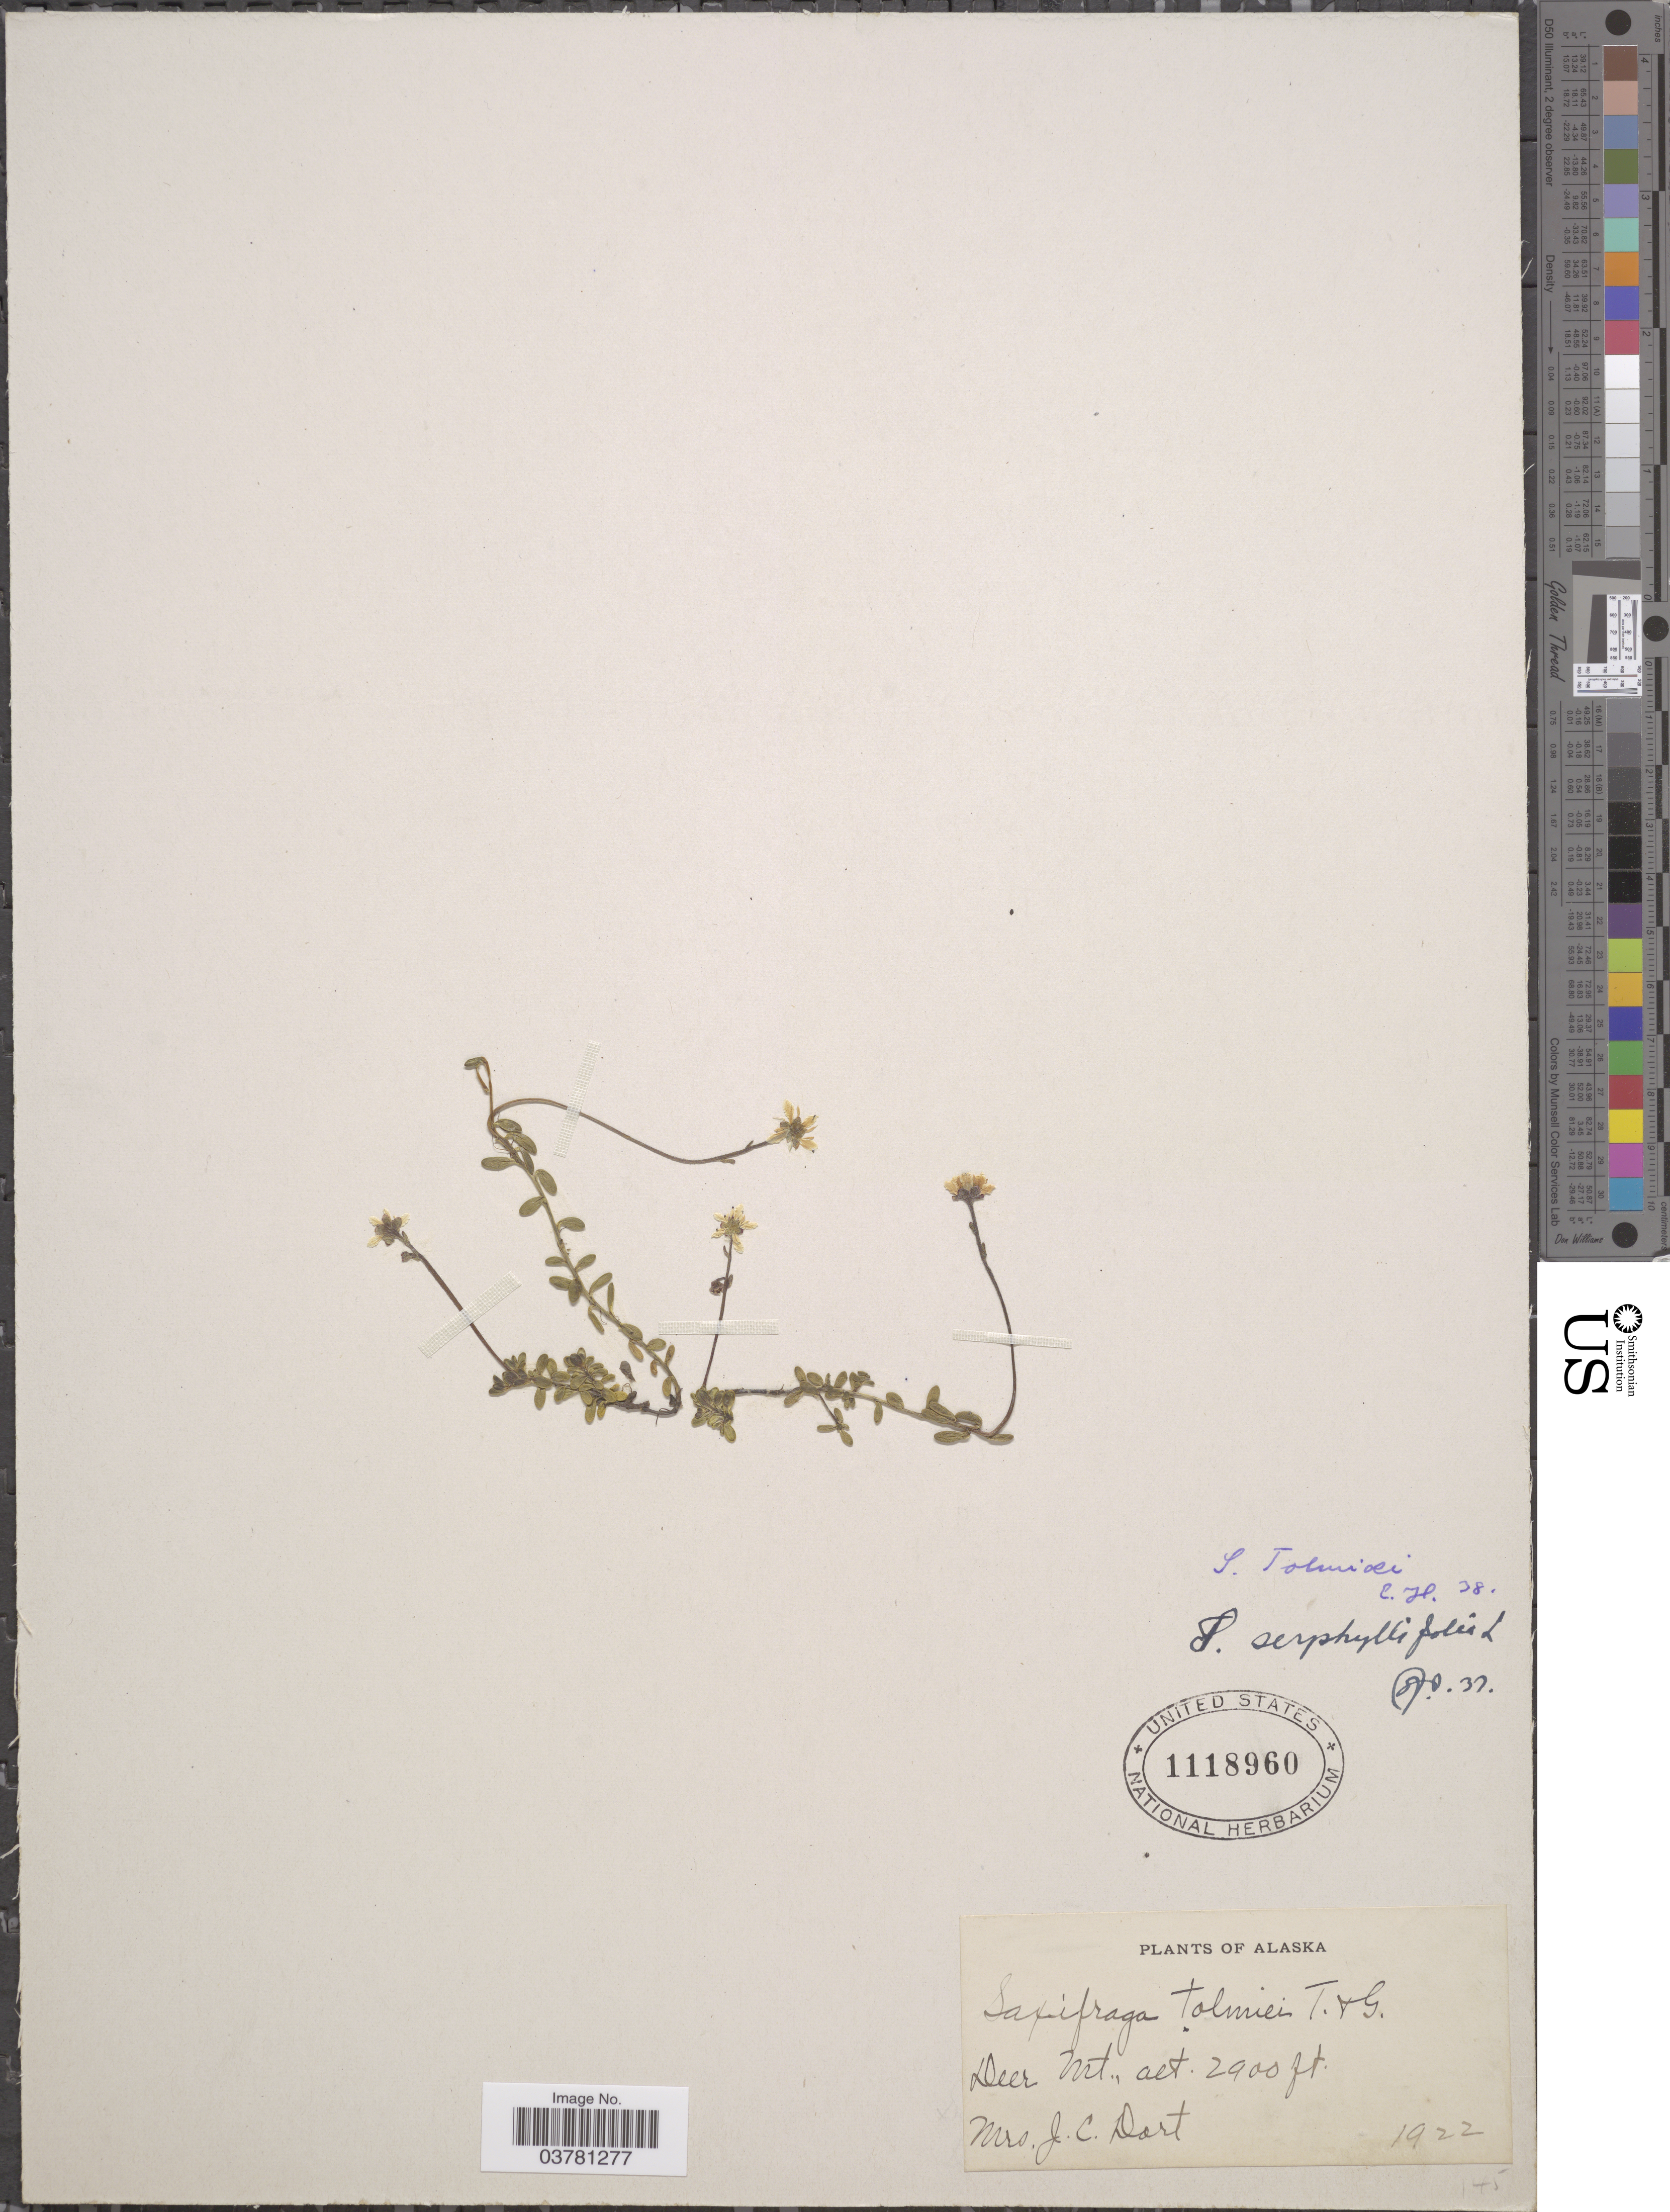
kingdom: Plantae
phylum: Tracheophyta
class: Magnoliopsida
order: Saxifragales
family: Saxifragaceae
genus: Micranthes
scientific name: Micranthes tolmiei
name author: (Torr. & A. Gray) Brouillet & Gornall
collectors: J. Dort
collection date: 1922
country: United States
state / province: Alaska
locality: Deer Mt.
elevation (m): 884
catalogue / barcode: US 1118960